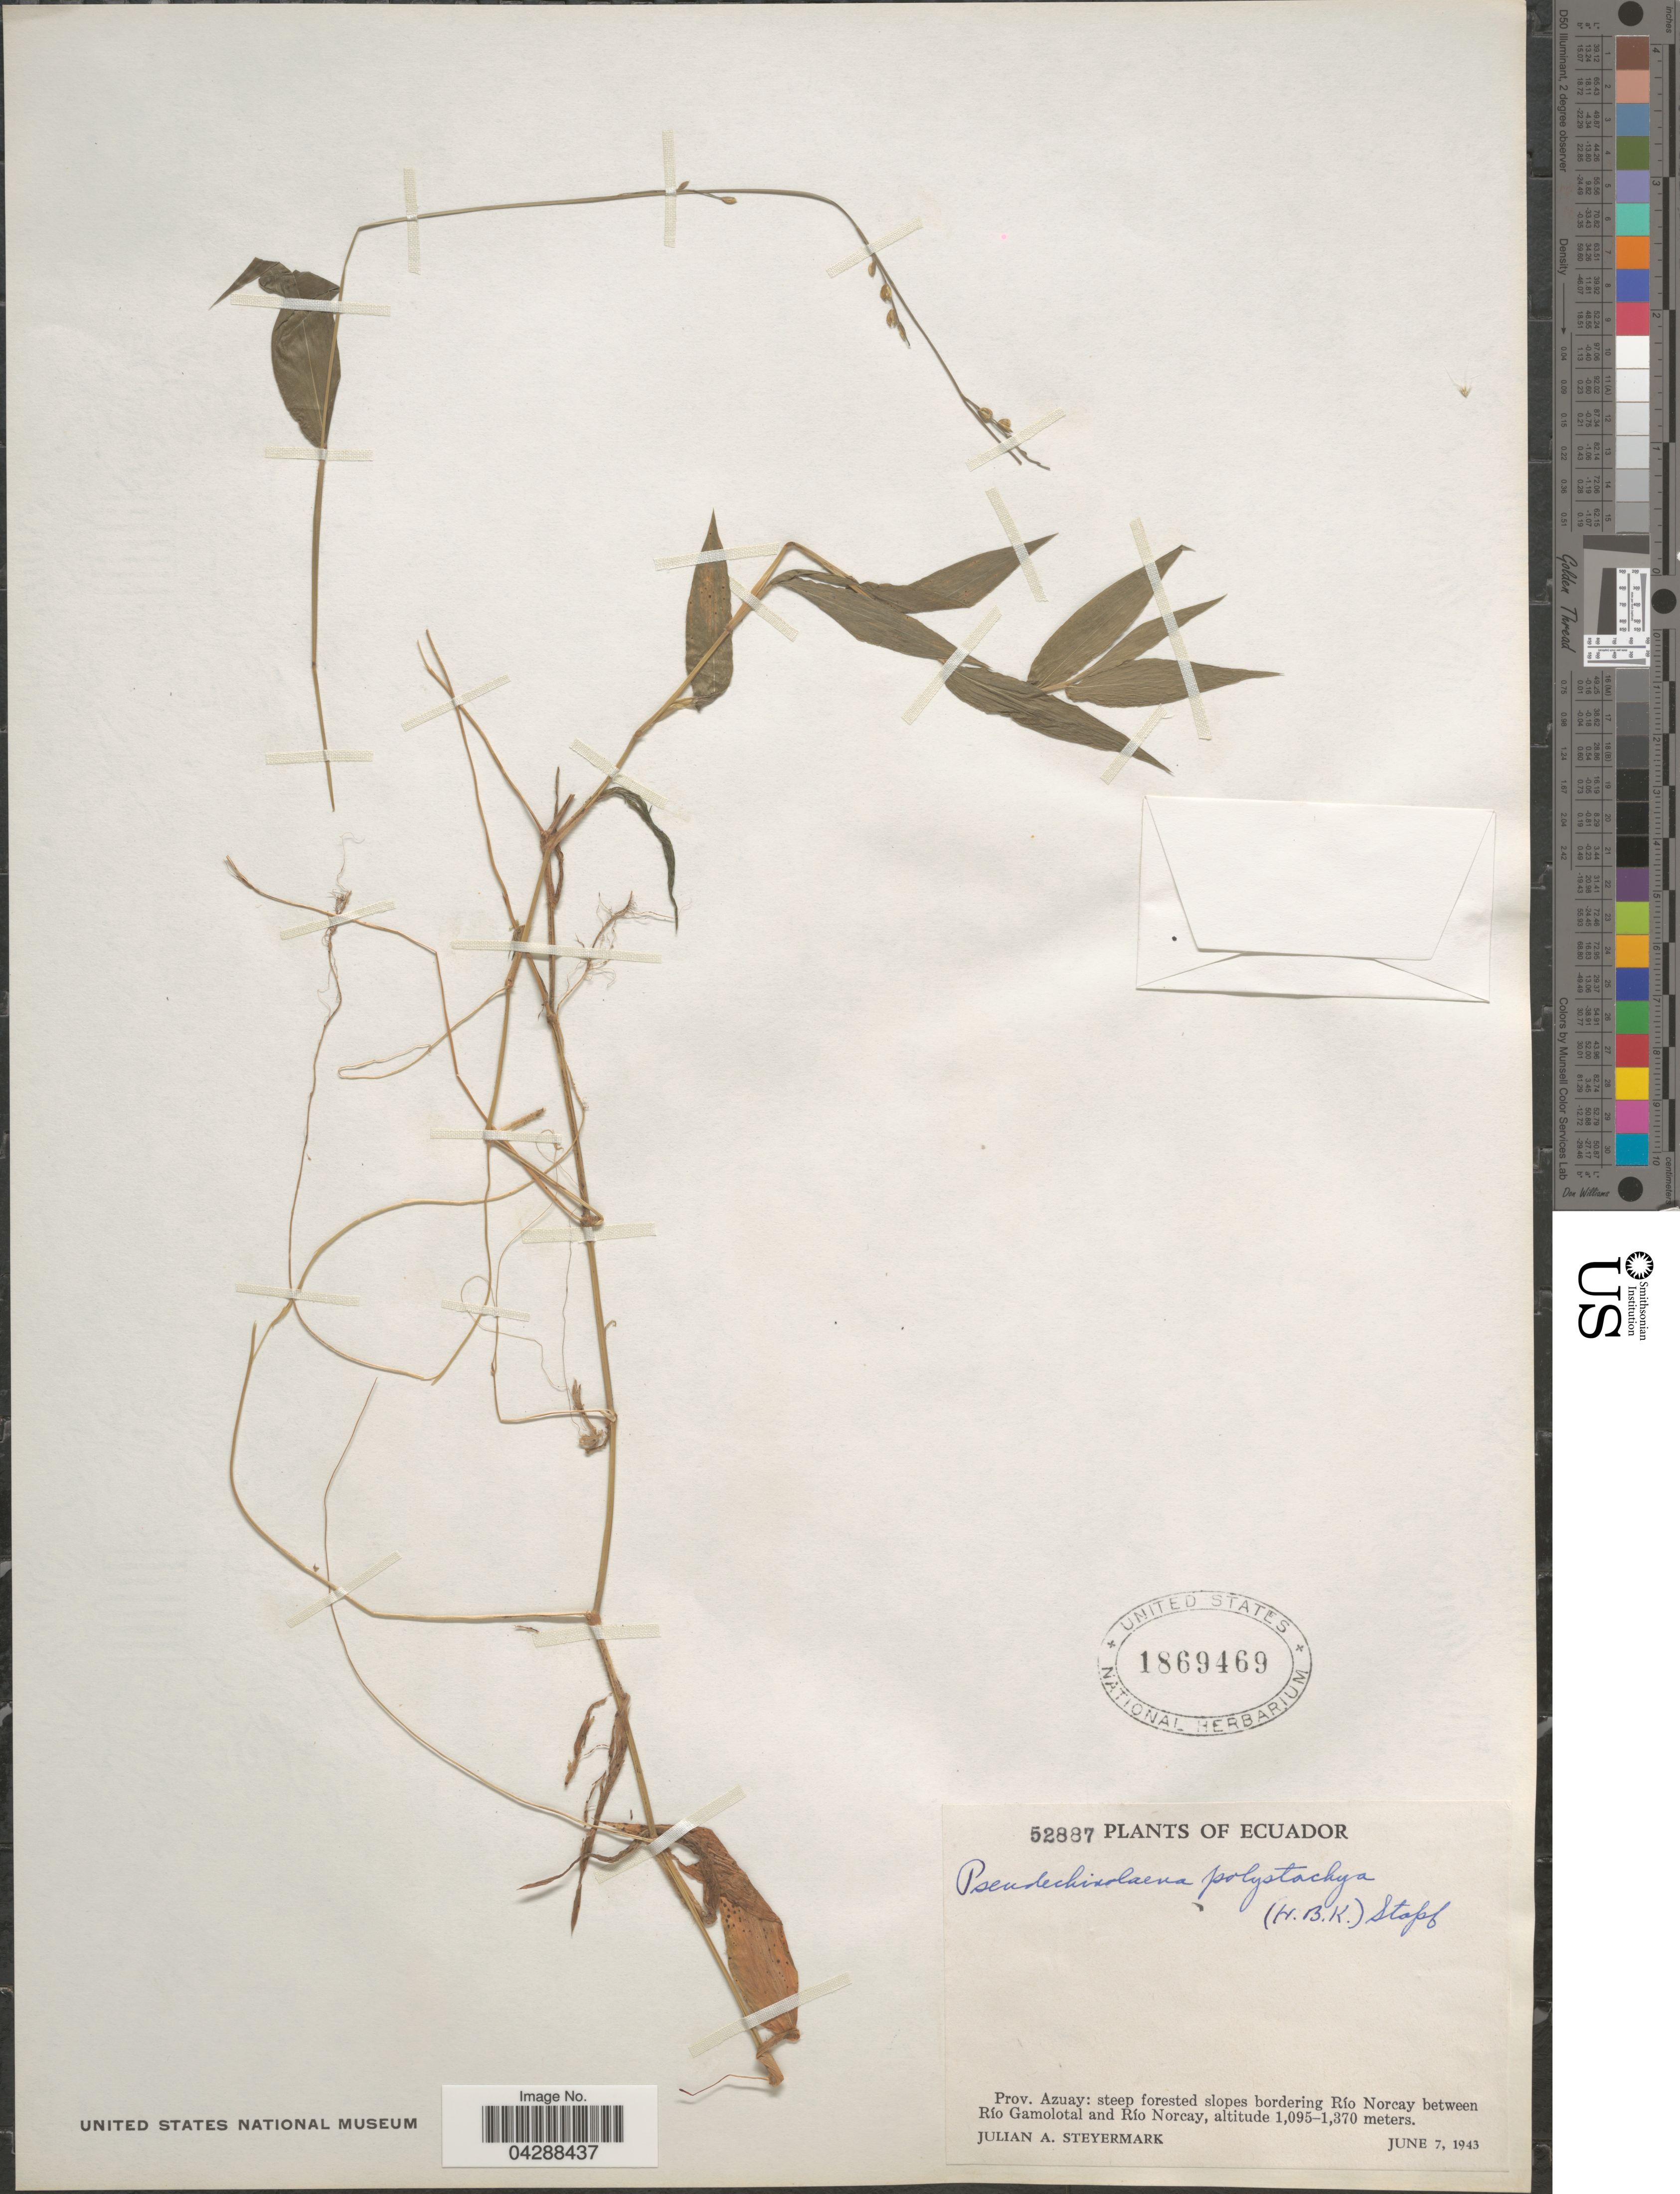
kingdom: Plantae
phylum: Tracheophyta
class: Liliopsida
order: Poales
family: Poaceae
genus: Pseudechinolaena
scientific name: Pseudechinolaena polystachya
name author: (Kunth) Stapf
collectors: J. Steyermark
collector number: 52887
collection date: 1943-06-07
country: Ecuador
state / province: Azuay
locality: Steep forested slopes bordering Río Norcay between Río Gamolotal and Río Norcay.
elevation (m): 1095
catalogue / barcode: US 1869469